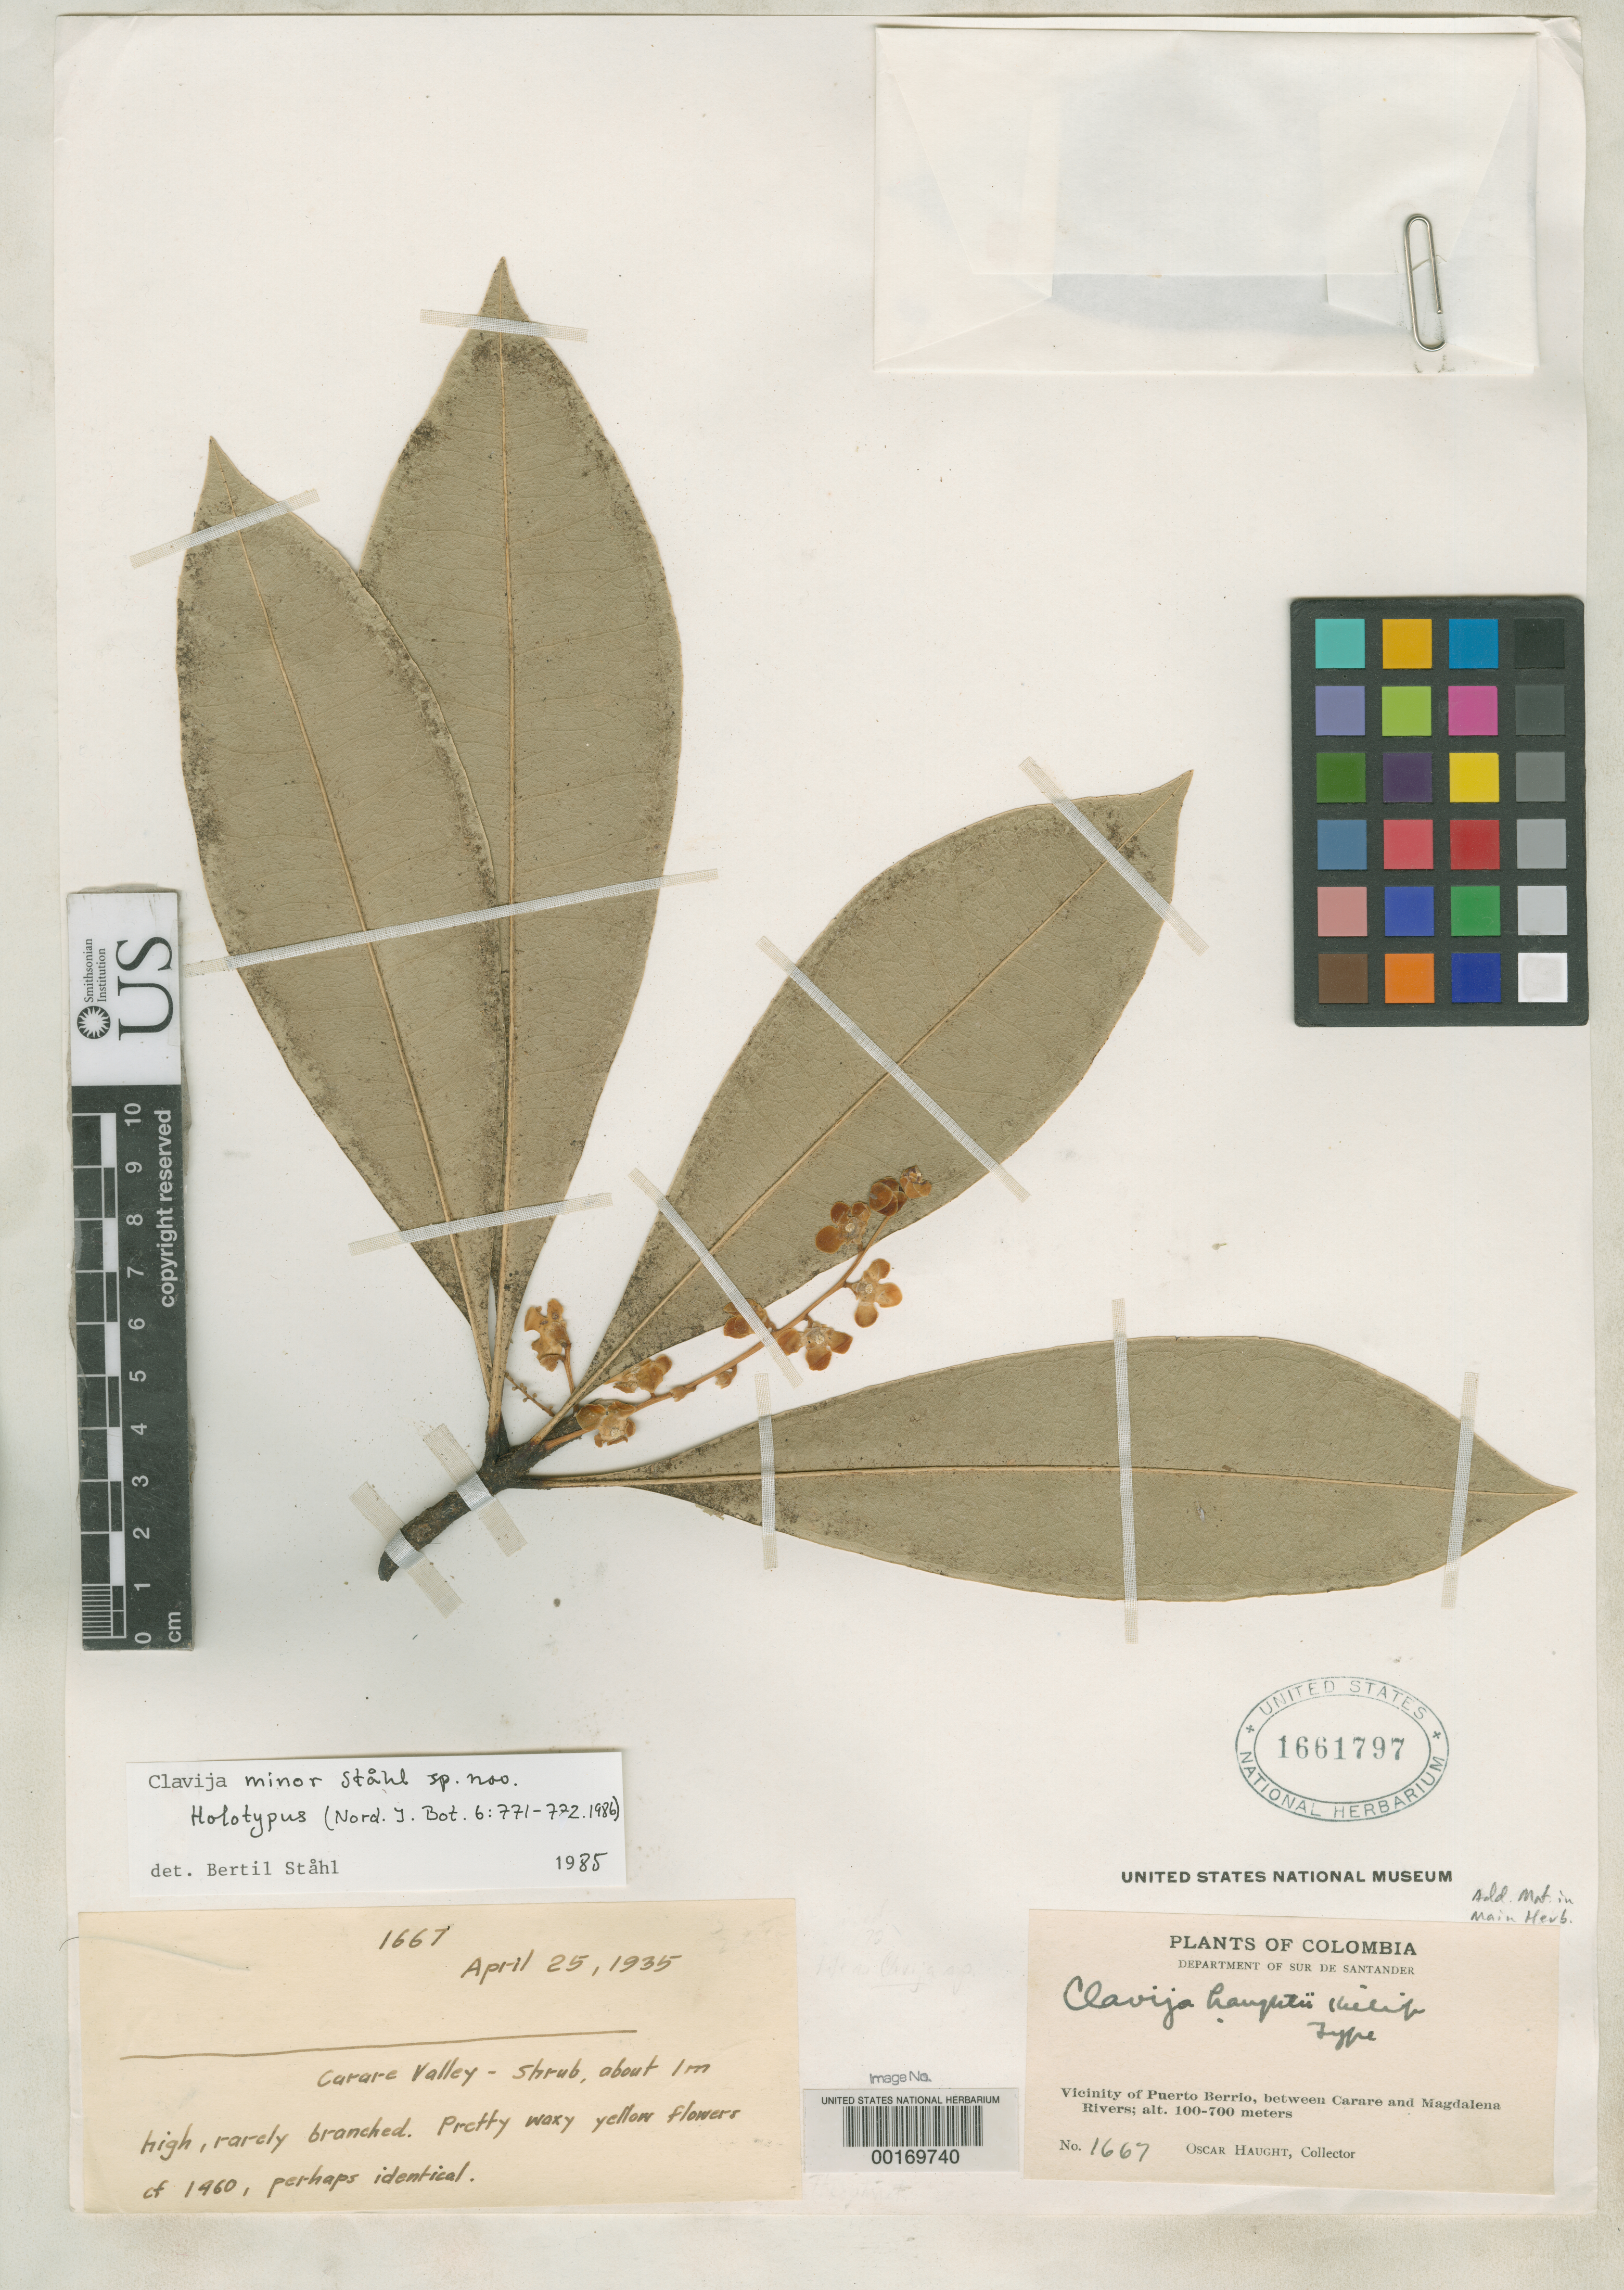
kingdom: Plantae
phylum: Tracheophyta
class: Magnoliopsida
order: Ericales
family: Primulaceae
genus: Clavija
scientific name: Clavija minor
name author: B. Ståhl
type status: Holotype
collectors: O. L. Haught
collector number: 1667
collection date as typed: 25 Apr 1935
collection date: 1935-04-25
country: Colombia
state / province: Santander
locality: Carare Valley, vicinity of Puerto Berrio, between Carare and Magdalena Rivers.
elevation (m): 100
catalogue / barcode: US 1661797